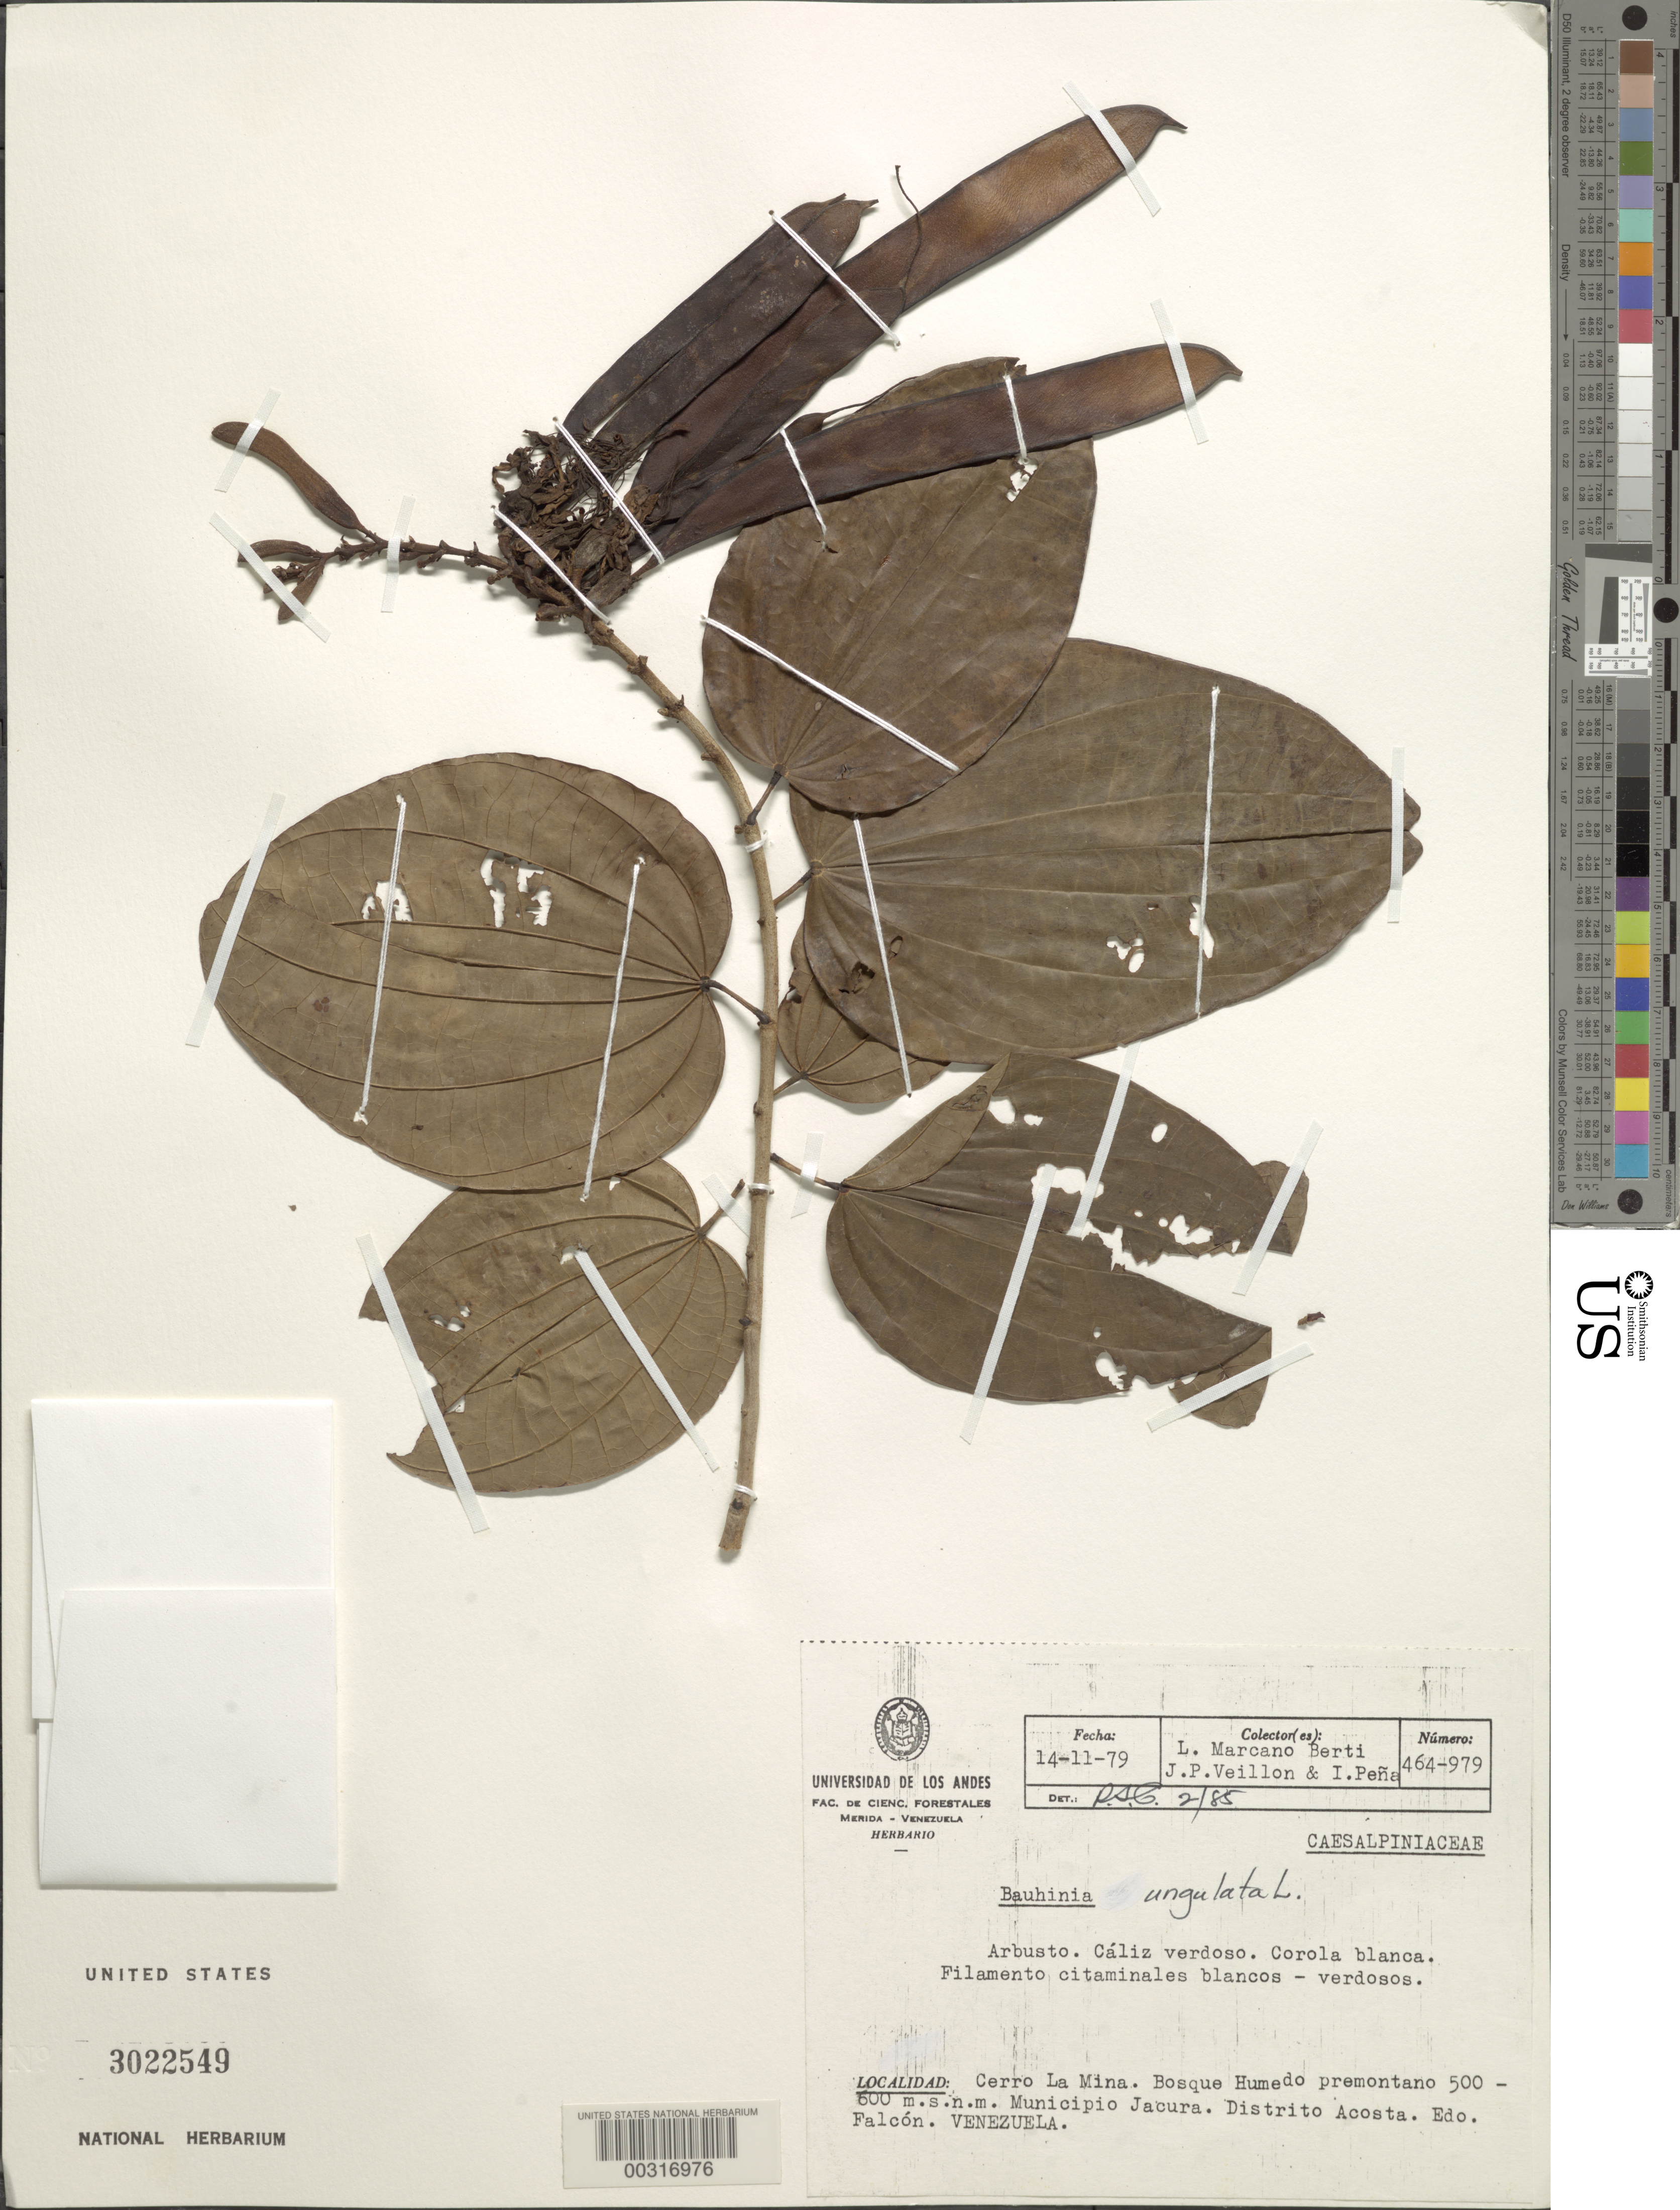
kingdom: Plantae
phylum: Tracheophyta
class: Magnoliopsida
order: Fabales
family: Fabaceae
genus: Bauhinia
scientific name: Bauhinia ungulata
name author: L.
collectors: L. Marcano-Berti, J. Veillon & I. Pena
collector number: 464-979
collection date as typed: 14 Nov 1979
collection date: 1979-11-14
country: Venezuela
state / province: Falcón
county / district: Jacura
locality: Cerro la mina; acosta dist.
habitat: Wet premontaine forest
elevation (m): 500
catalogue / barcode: US 3022549